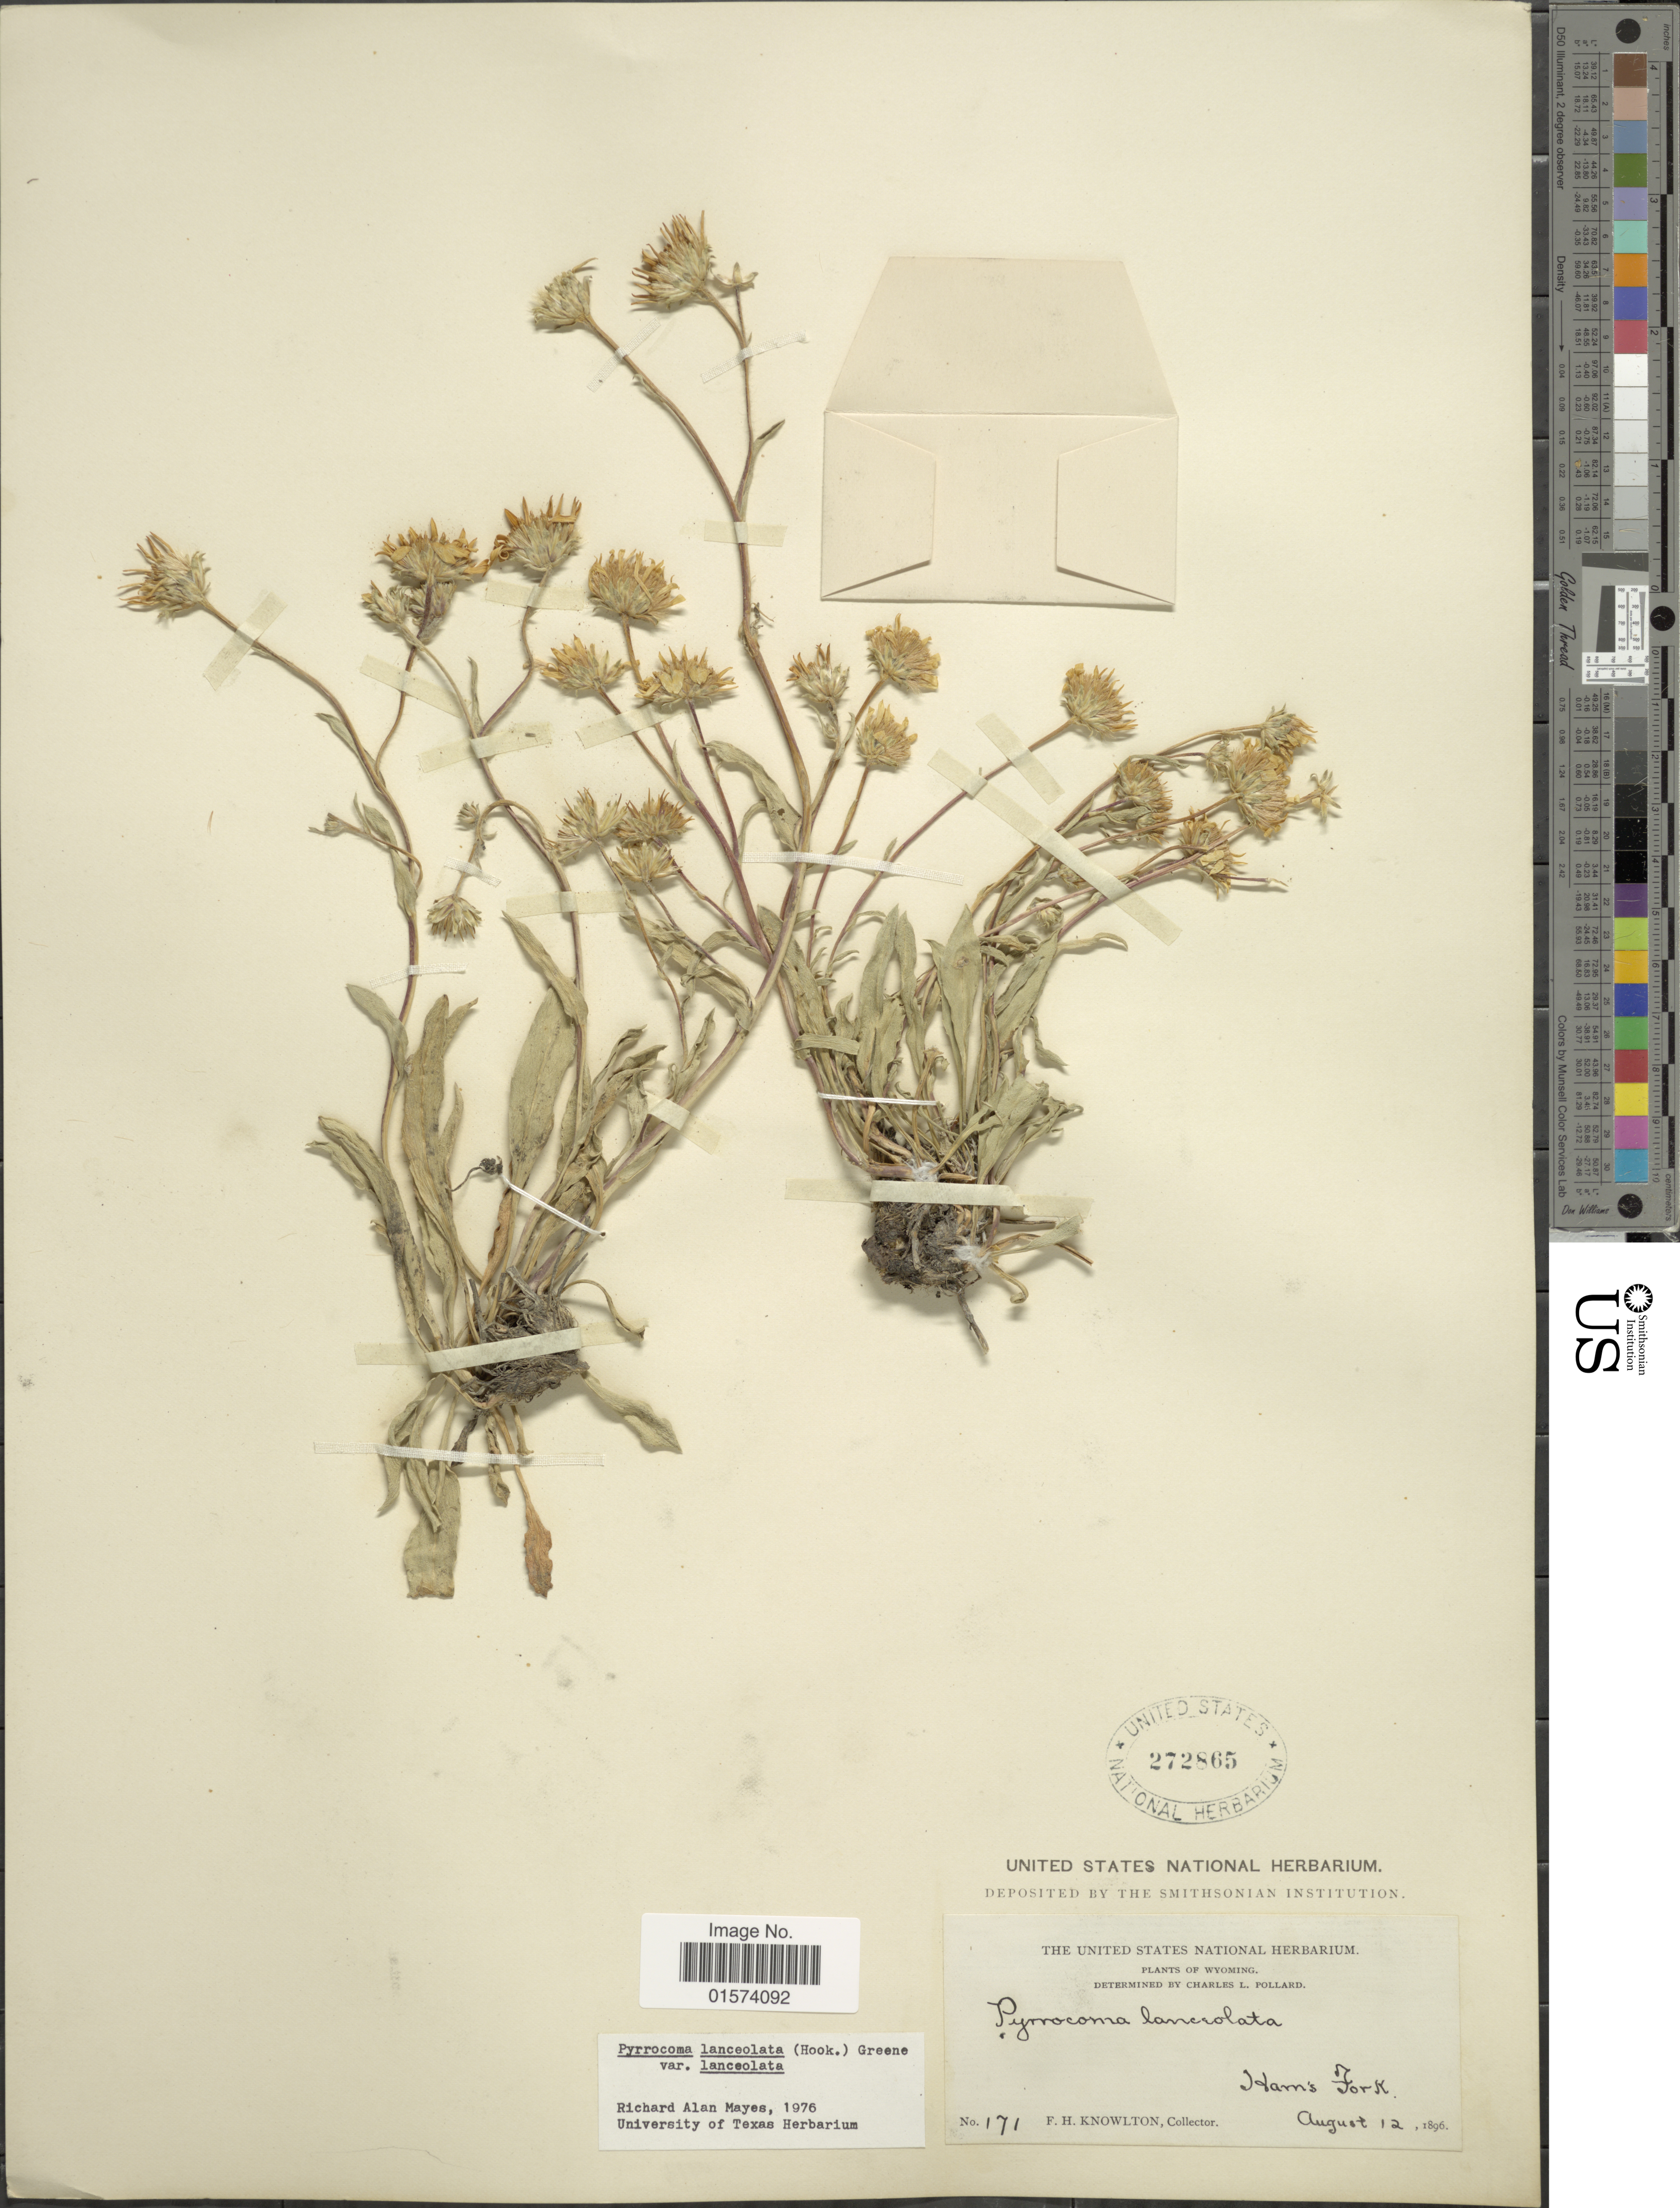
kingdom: Plantae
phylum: Tracheophyta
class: Magnoliopsida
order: Asterales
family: Asteraceae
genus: Pyrrocoma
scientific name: Pyrrocoma lanceolata var. lanceolata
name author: (Hook.) Greene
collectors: F. H. Knowlton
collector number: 171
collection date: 1896-08-12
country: United States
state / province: Wyoming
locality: Harn's Fork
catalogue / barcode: US 272865